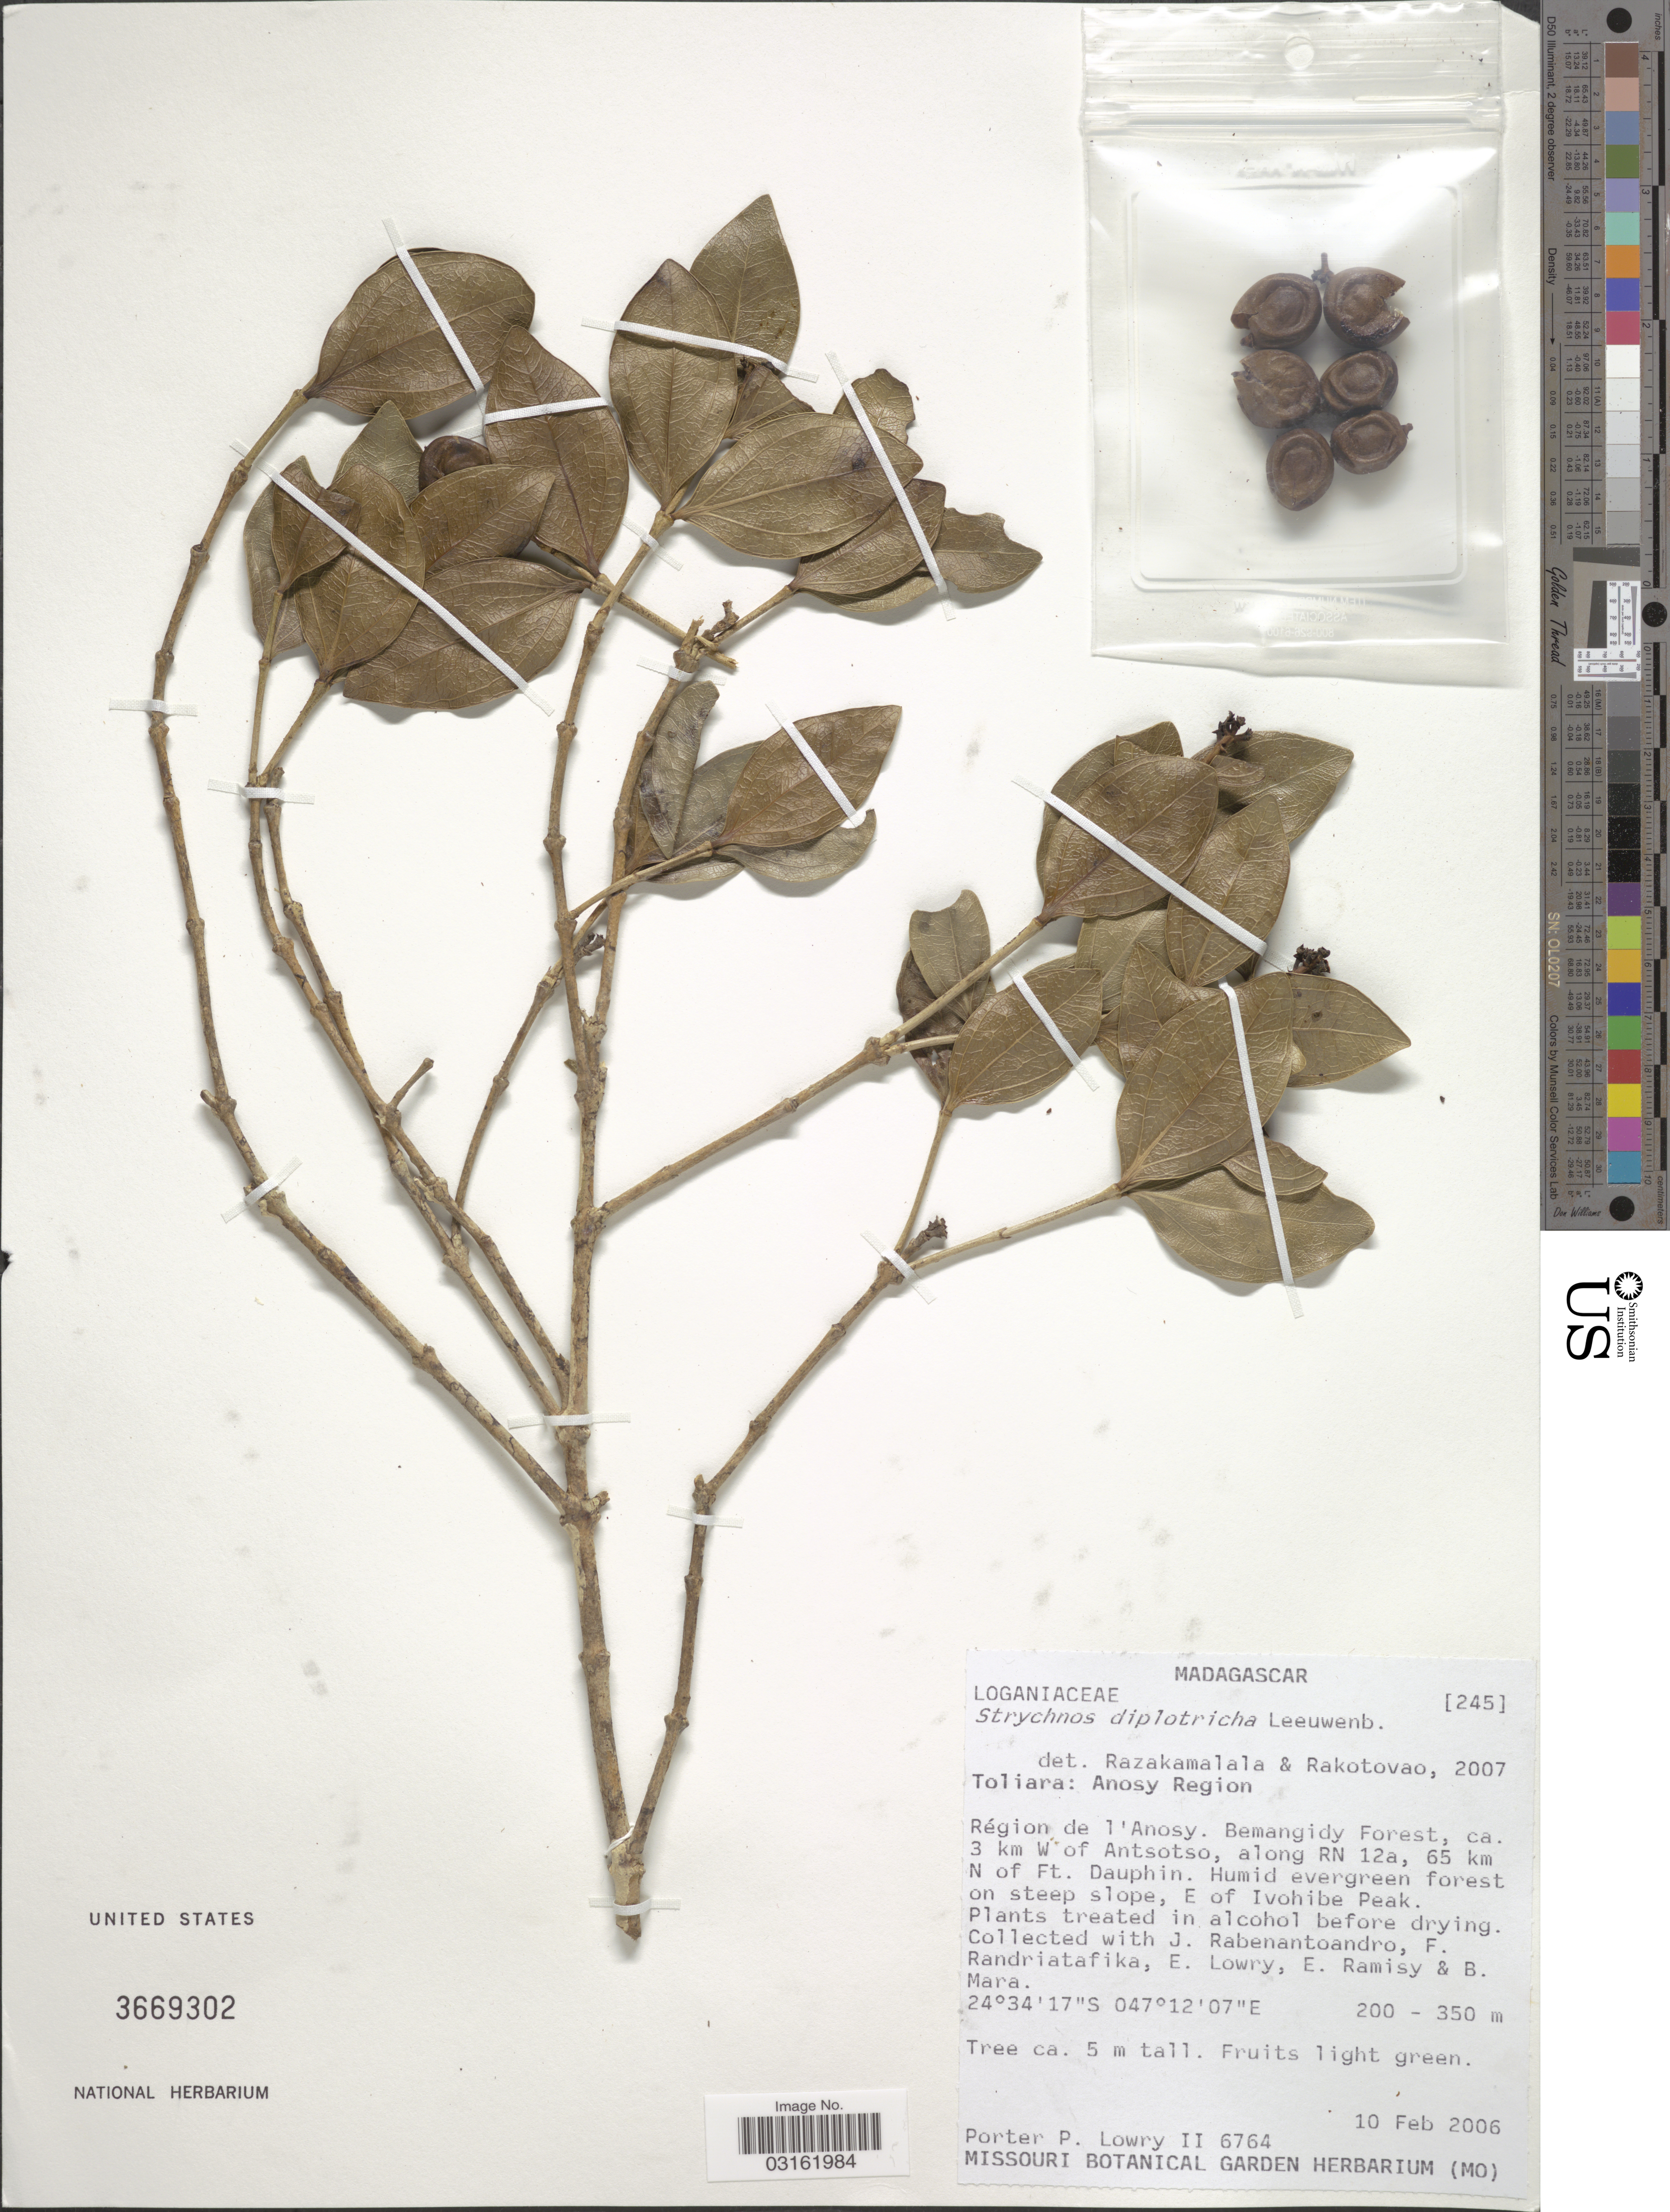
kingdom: Plantae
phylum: Tracheophyta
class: Magnoliopsida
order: Gentianales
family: Loganiaceae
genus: Strychnos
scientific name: Strychnos diplotricha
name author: Leeuwenb.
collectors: P. P. Lowry, J. Rabenantoandro, F. Randriatafika, E. Lowry & et al.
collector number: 6764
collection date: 2006-02-10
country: Madagascar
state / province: Anosy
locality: Anosy Region. Région de l'Anosy. Bemangidy Forest, ca. 3 km W of Antsotso, along RN 12a,65 km N of Ft. Dauphin. E of Ivohibe Peak.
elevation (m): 200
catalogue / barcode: US 3669302